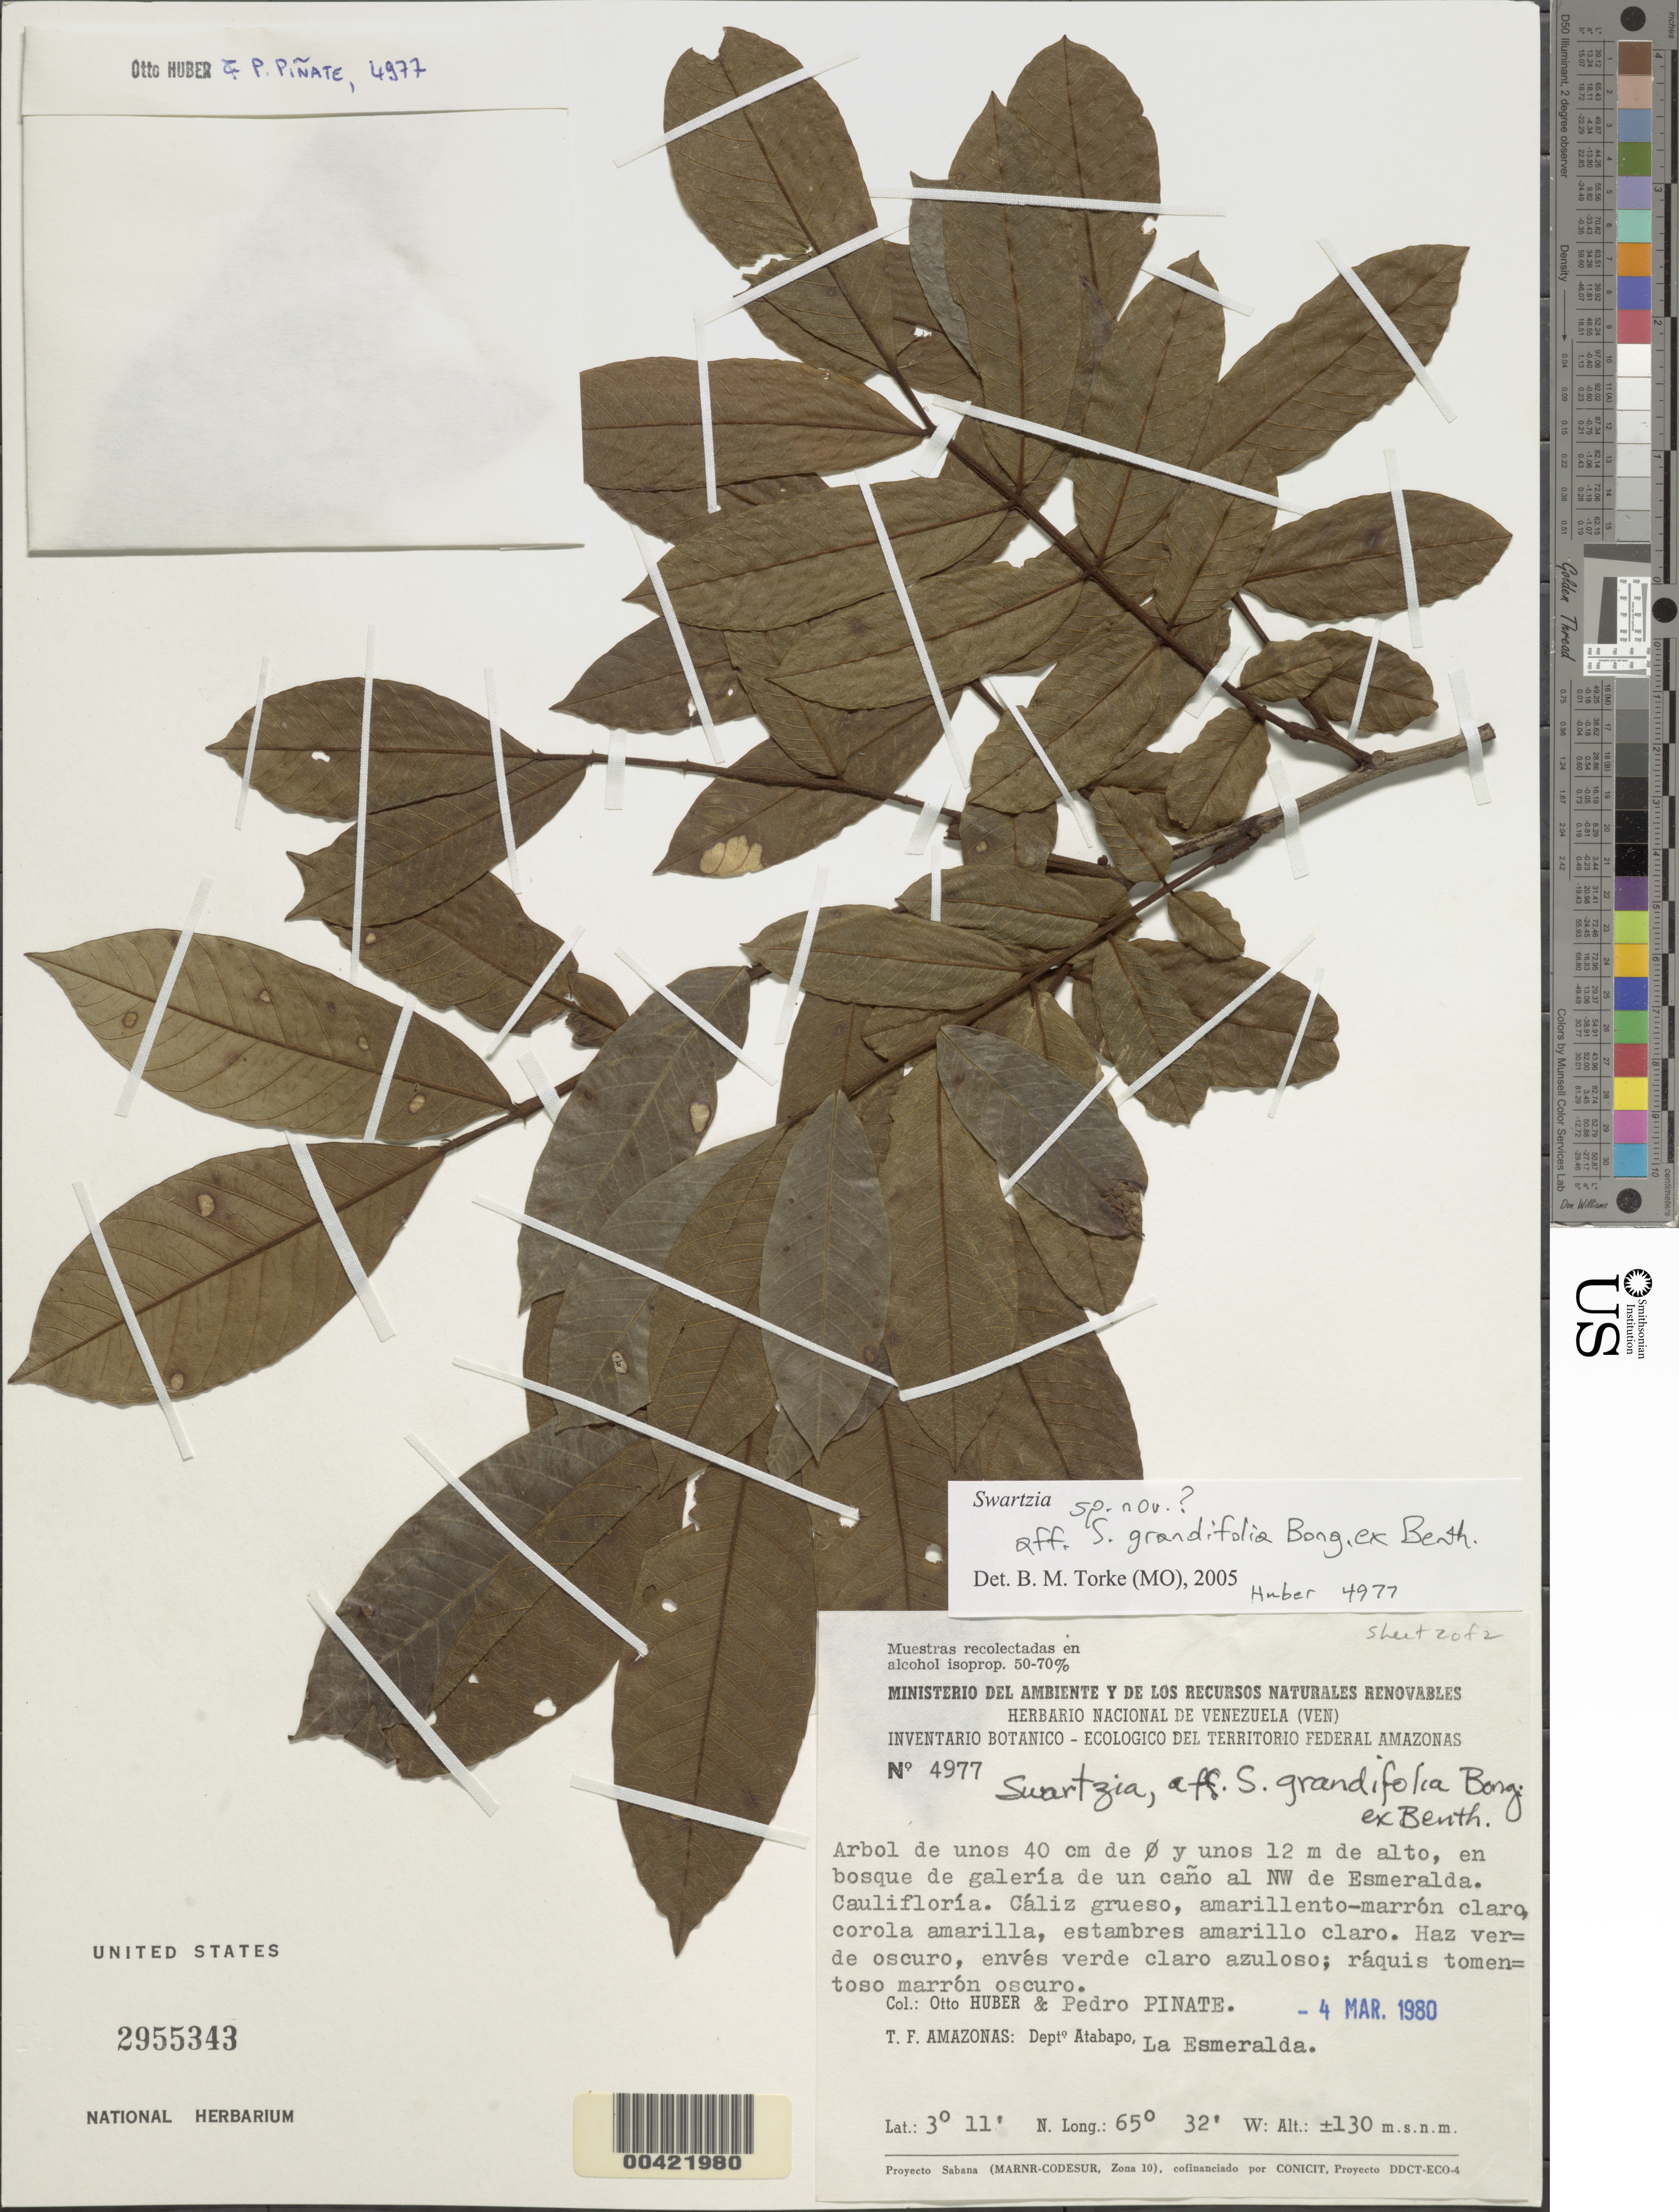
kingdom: Plantae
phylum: Tracheophyta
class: Magnoliopsida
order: Fabales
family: Fabaceae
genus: Swartzia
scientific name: Swartzia sp. nov. aff. grandifolia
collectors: O. Huber & P. Pinate M.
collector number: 4977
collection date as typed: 04 Mar 1980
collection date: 1980-03-04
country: Venezuela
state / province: Amazonas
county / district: Atabapo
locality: La Esmeralda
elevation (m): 130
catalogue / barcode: US 2955343